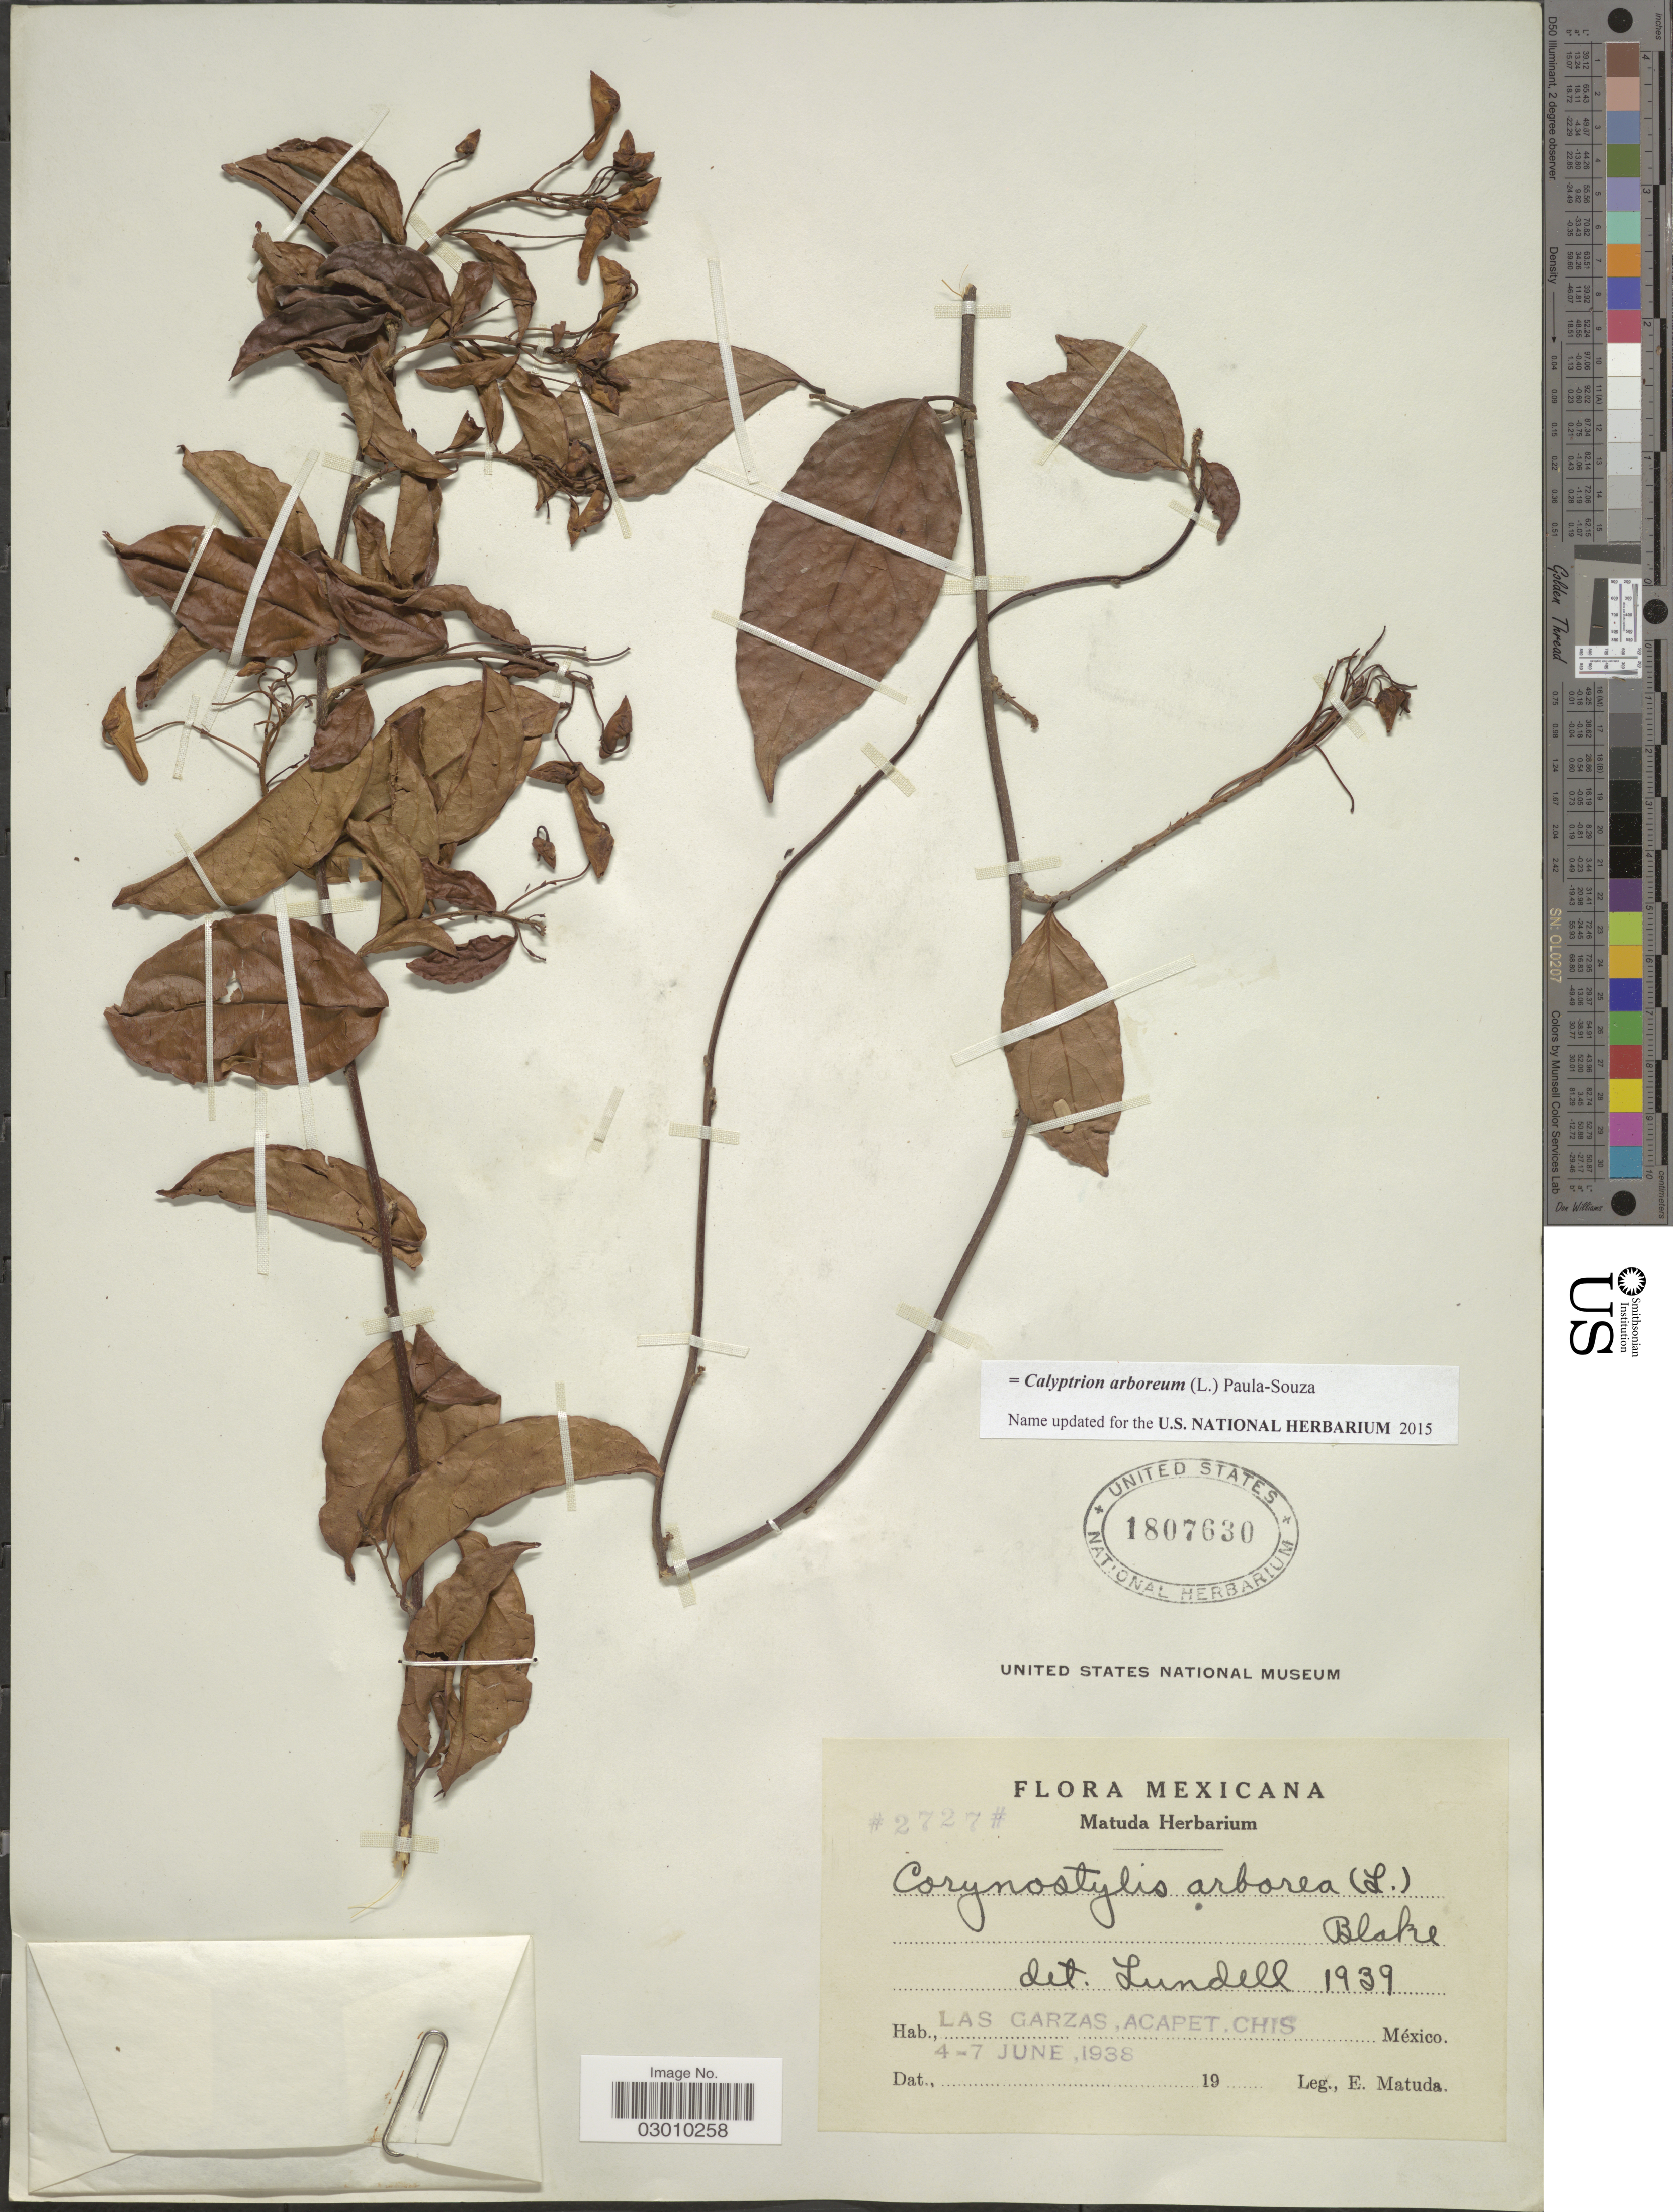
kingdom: Plantae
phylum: Tracheophyta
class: Magnoliopsida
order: Malpighiales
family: Violaceae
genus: Calyptrion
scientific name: Calyptrion sp.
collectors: E. Matuda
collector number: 2727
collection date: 1938-06-04/1938-06-07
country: Mexico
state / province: Chiapas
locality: Las Garzas, Acapet. Chis.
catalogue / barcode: US 1807630